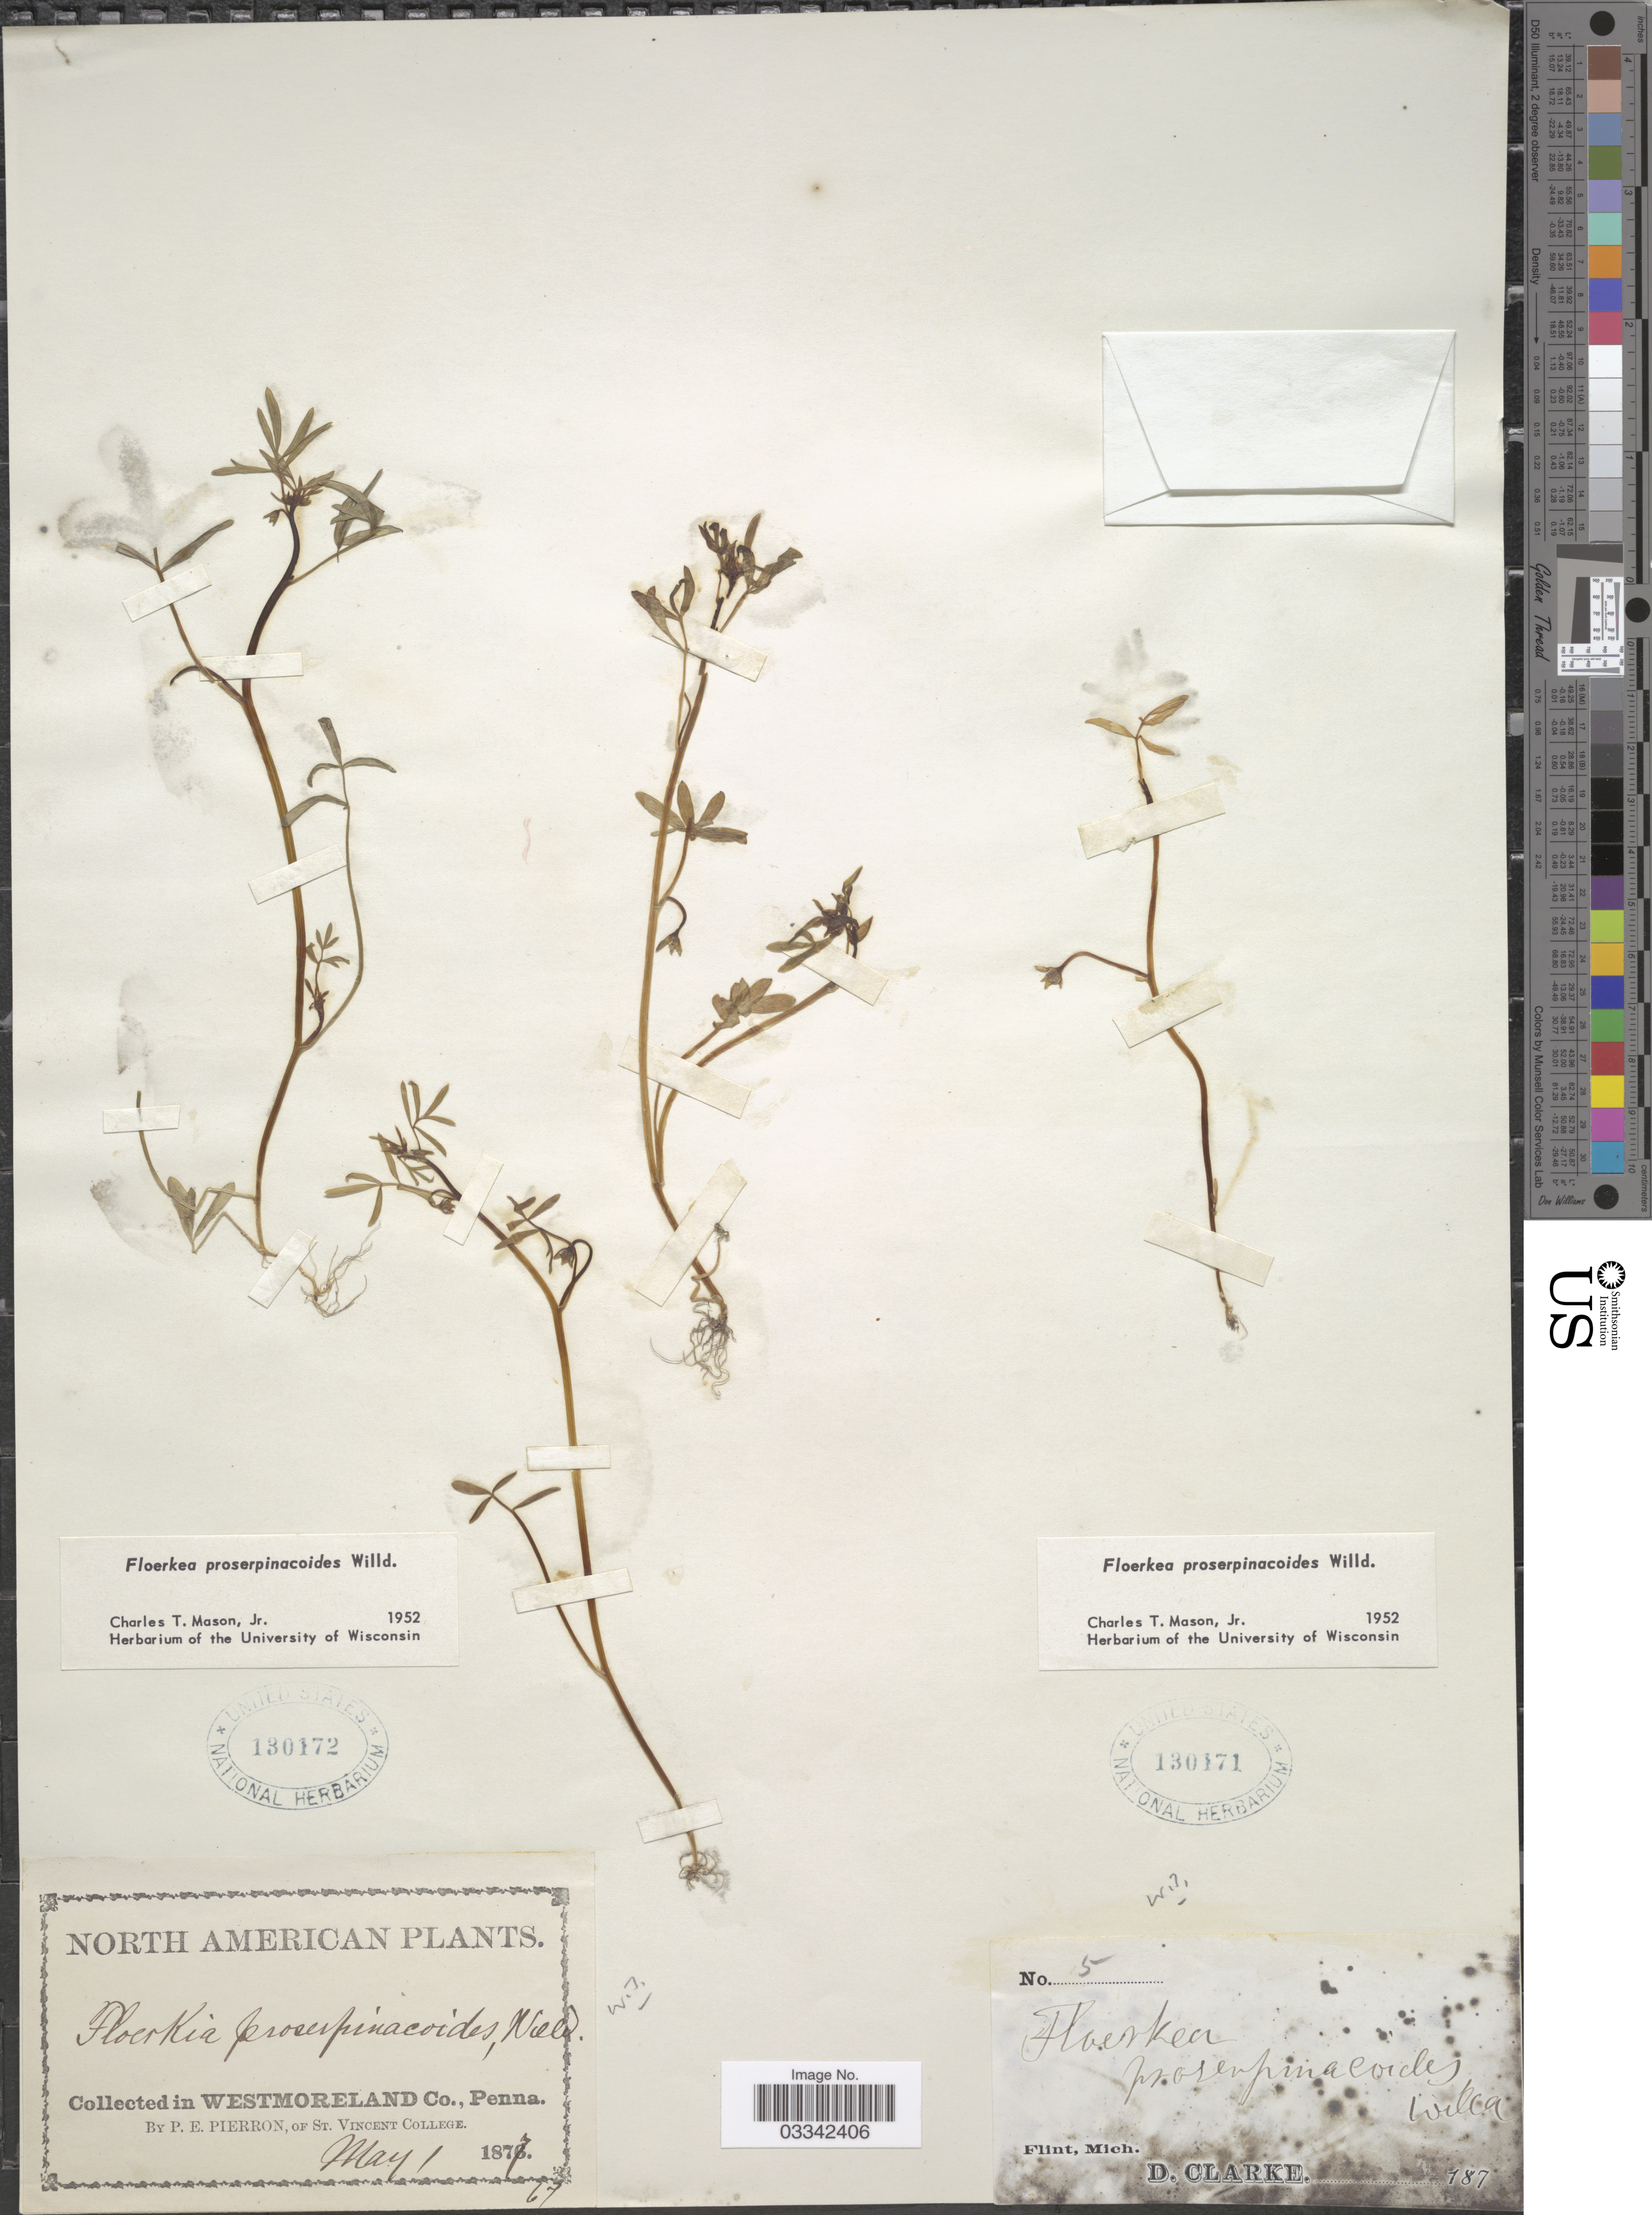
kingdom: Plantae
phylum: Tracheophyta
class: Magnoliopsida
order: Brassicales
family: Limnanthaceae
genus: Floerkea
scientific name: Floerkea proserpinacoides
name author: Willd.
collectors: D. Clarke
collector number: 5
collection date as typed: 187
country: United States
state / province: Michigan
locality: Flint.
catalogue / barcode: US 130171